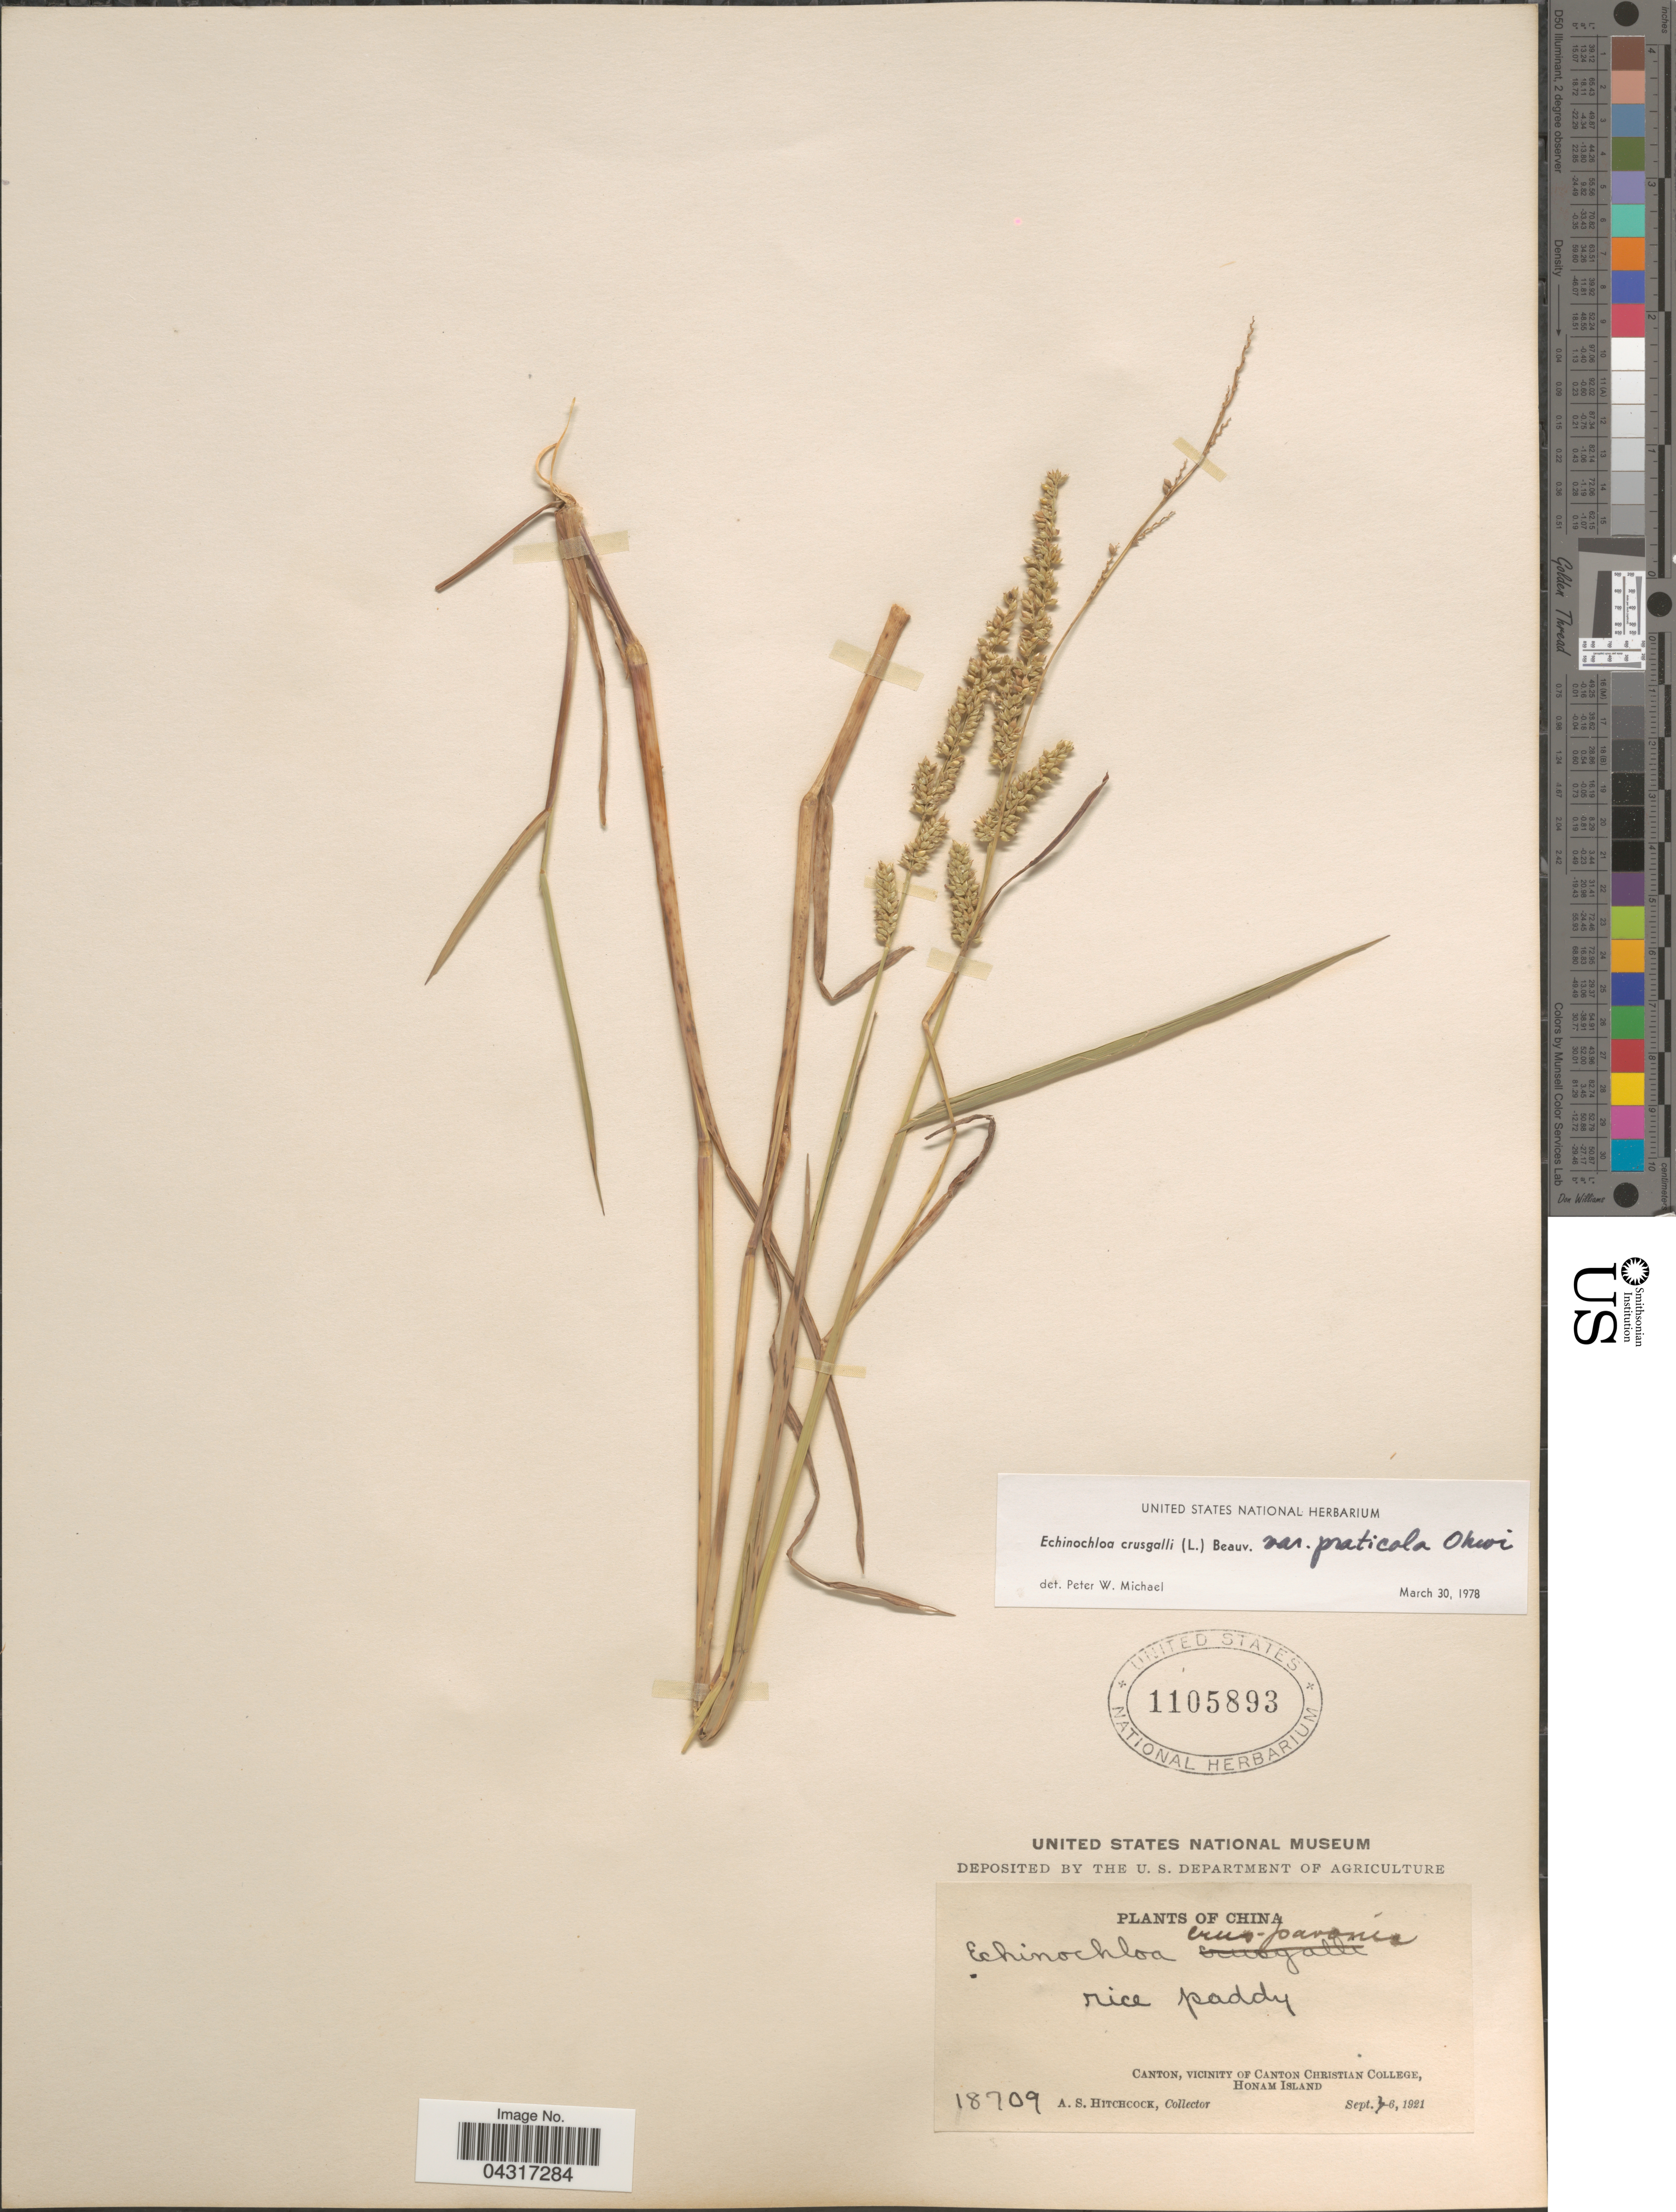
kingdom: Plantae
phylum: Tracheophyta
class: Liliopsida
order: Poales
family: Poaceae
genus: Echinochloa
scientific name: Echinochloa crus-galli var. praticola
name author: Ohwi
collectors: A. S. Hitchcock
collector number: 18709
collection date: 1921-09-06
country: China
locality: Rice paddy. Canton, vicinity of Canton Christian College, Honam Island.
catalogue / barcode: US 1105893